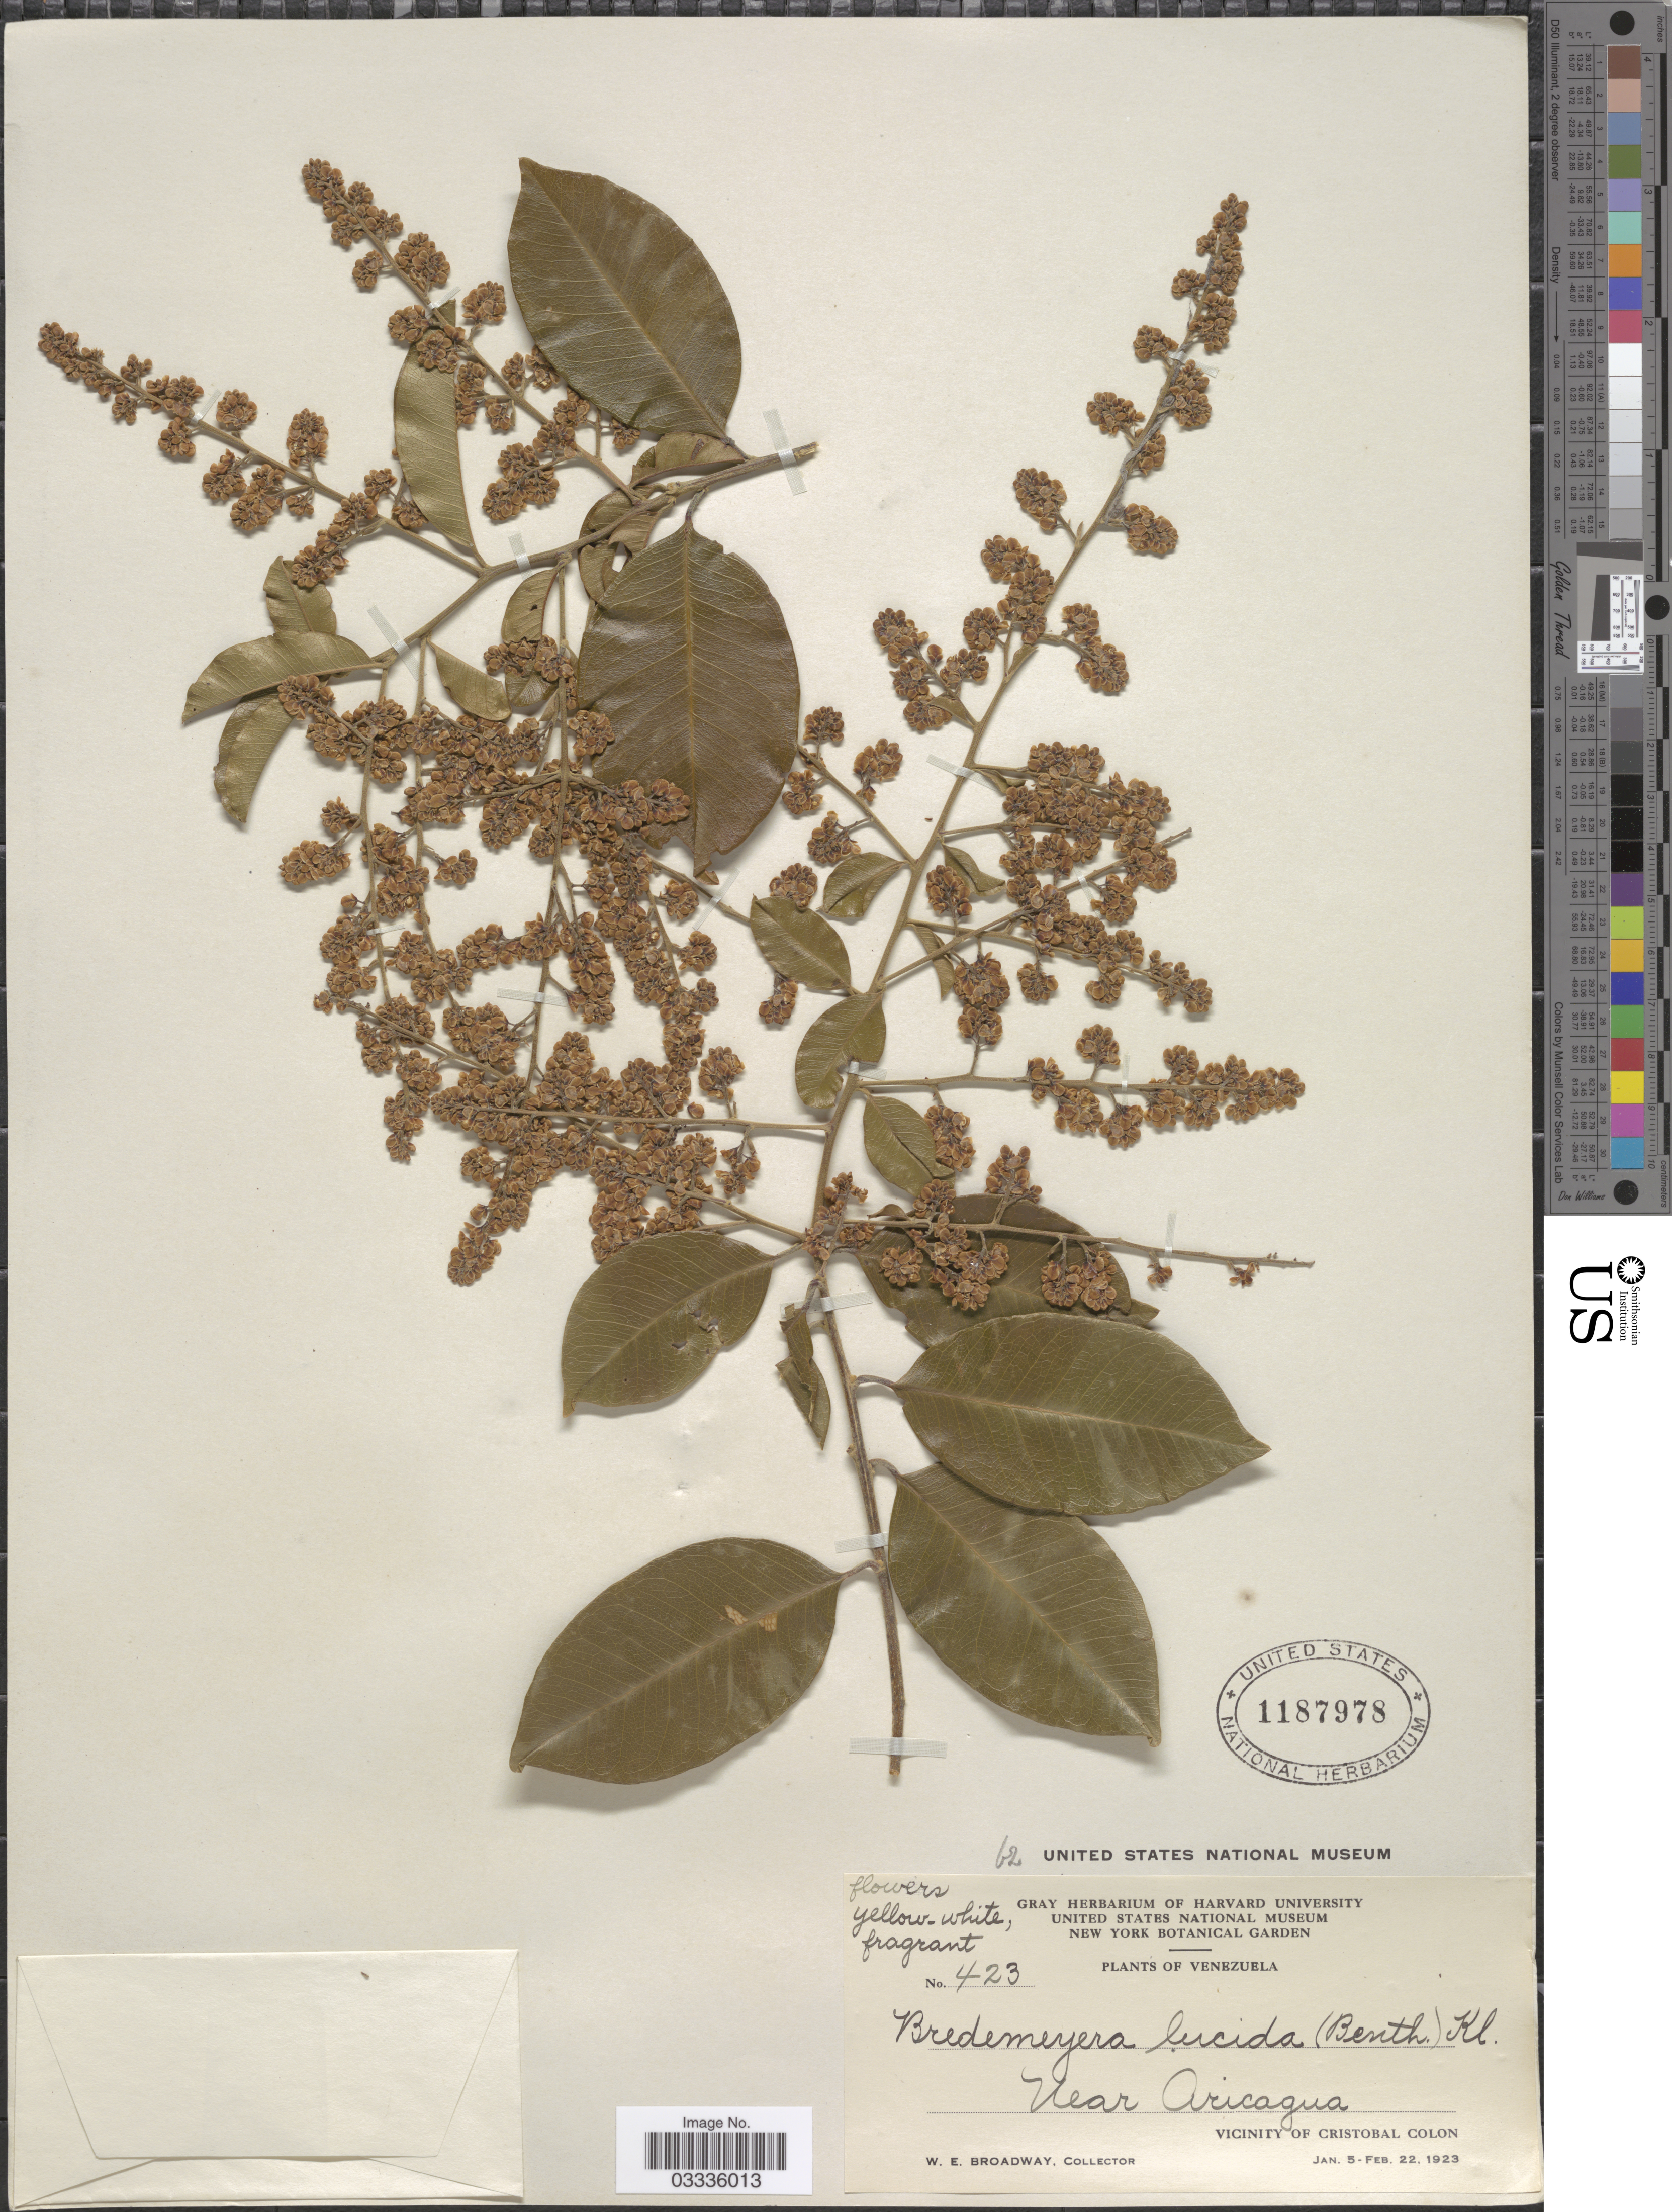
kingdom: Plantae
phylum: Tracheophyta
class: Magnoliopsida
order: Fabales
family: Polygalaceae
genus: Bredemeyera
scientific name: Bredemeyera lucida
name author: (Benth.) Klotzsch ex Hassk.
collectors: W. E. Broadway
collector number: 423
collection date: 1923-01-05/1923-02-22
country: Venezuela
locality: Near Aricagua. Vicinity of Cristobal Colon.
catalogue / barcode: US 1187978